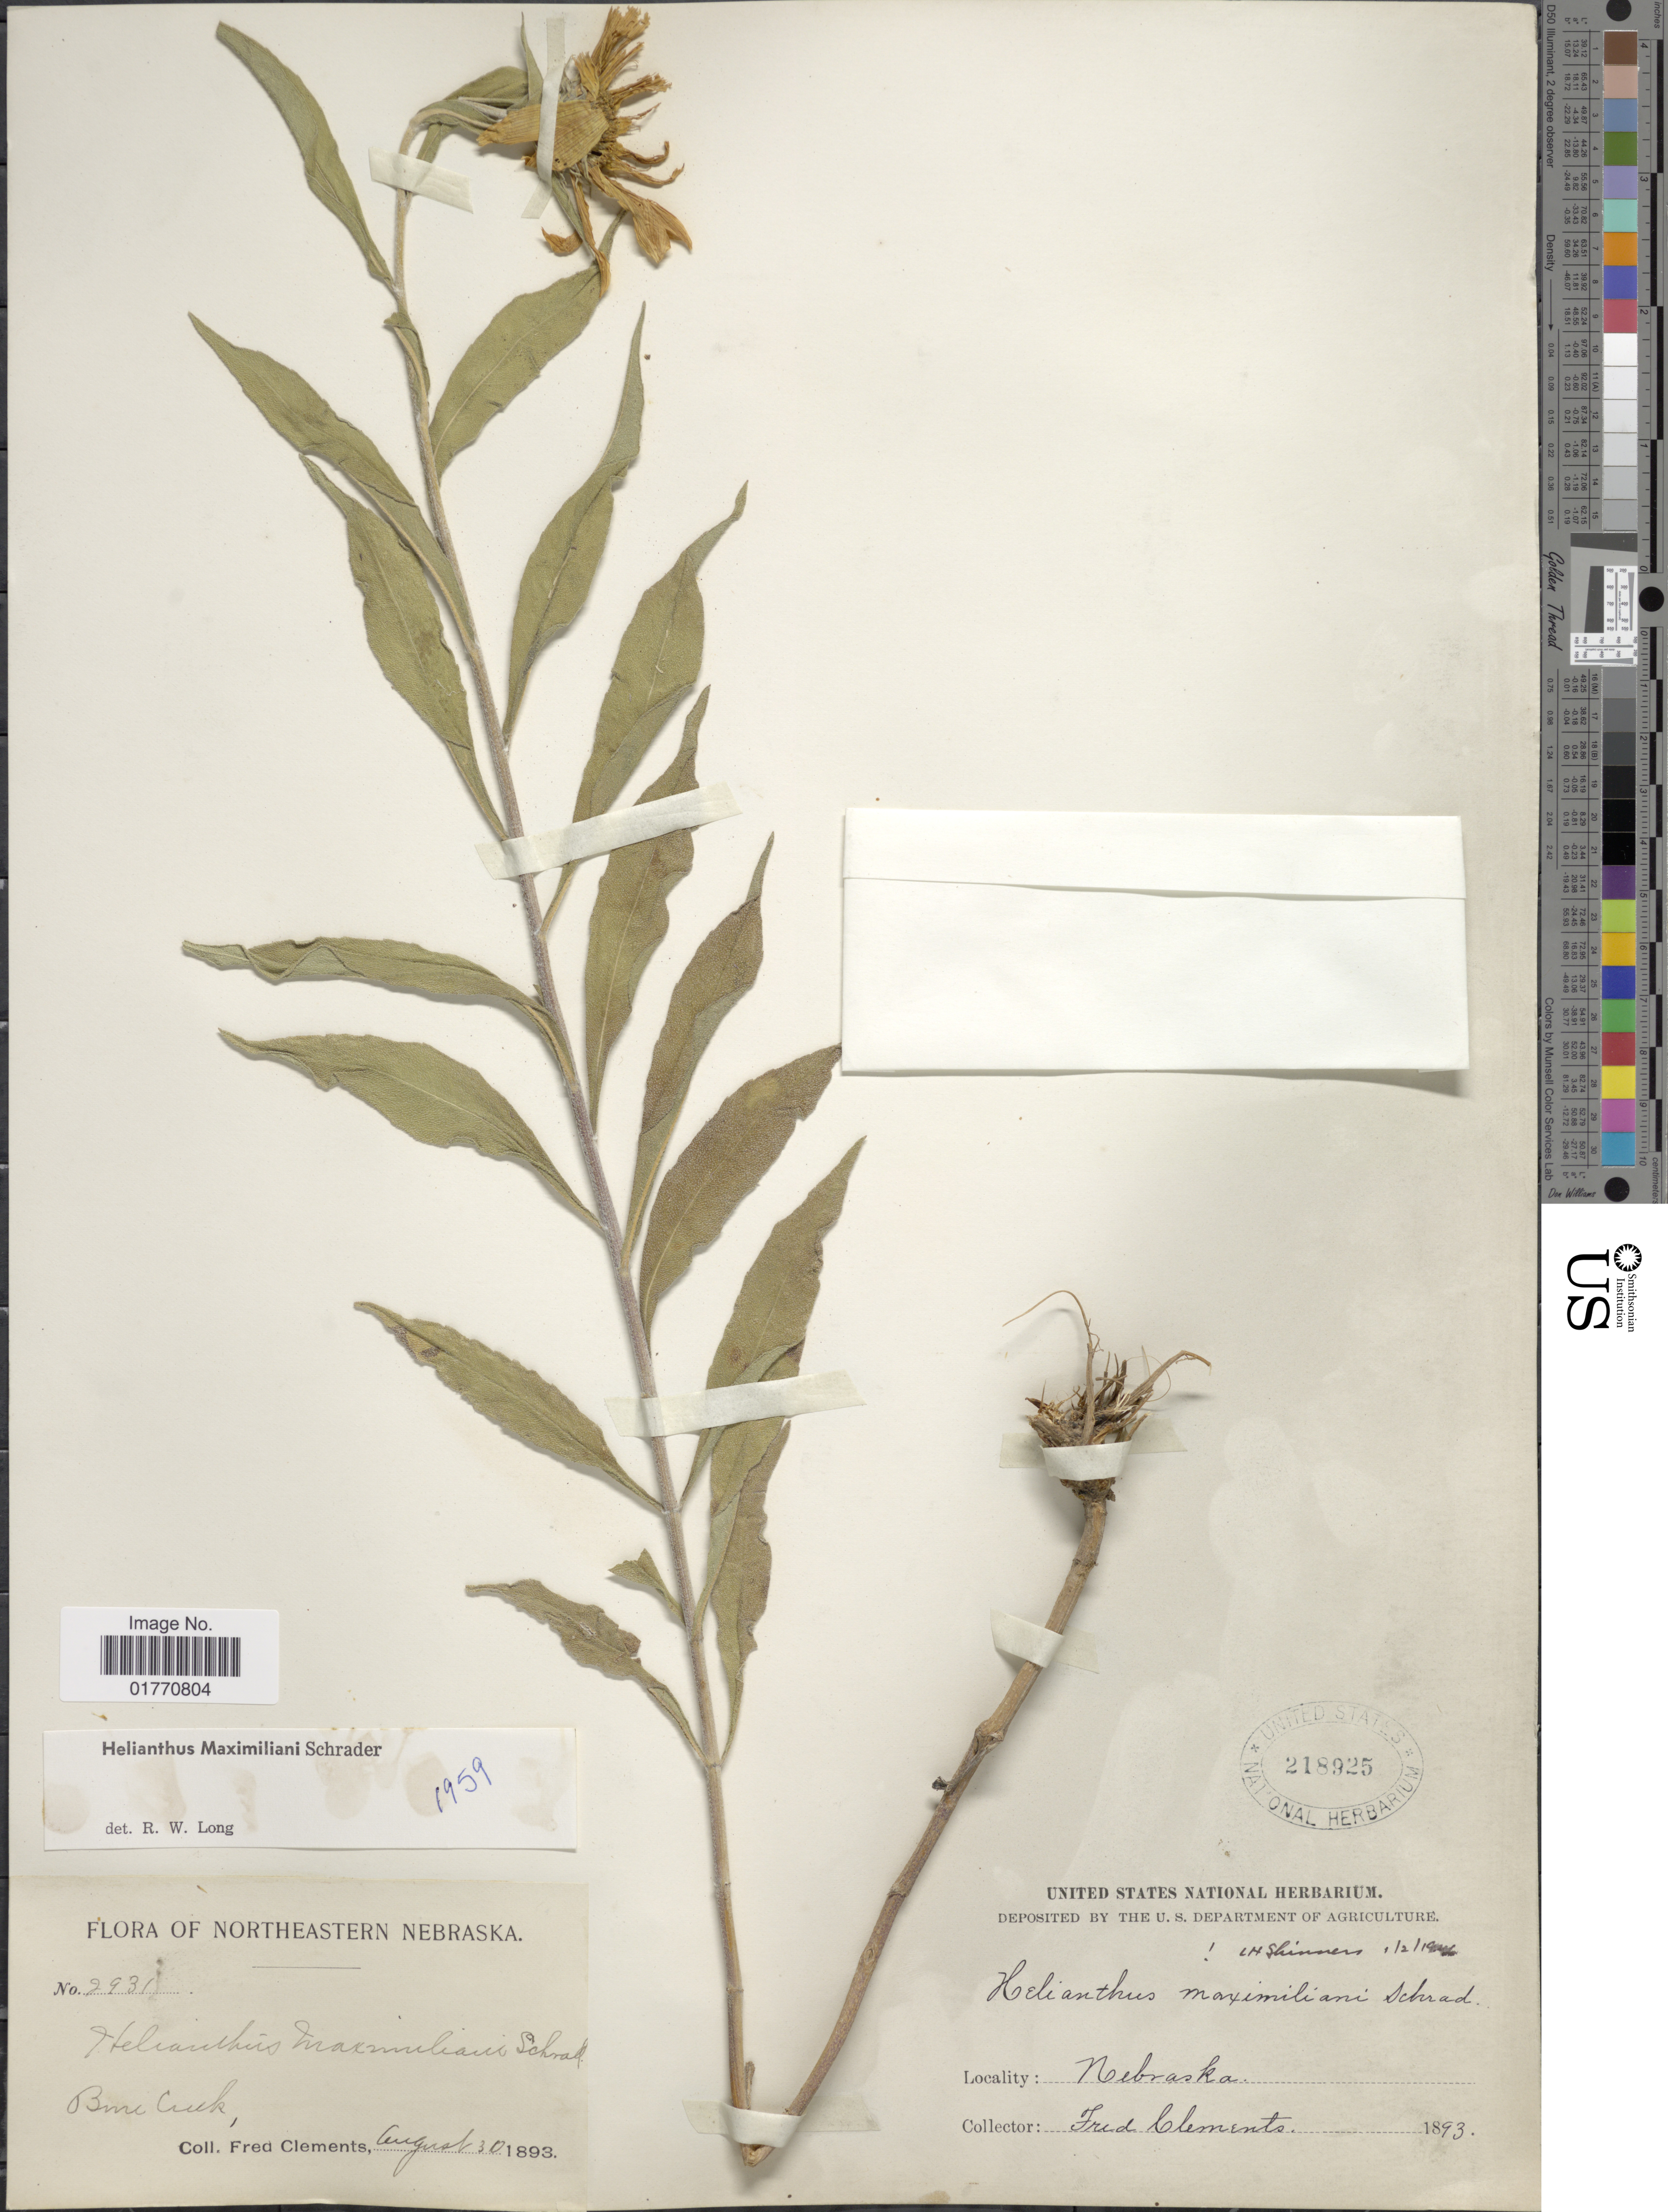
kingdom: Plantae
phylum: Tracheophyta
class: Magnoliopsida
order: Asterales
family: Asteraceae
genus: Helianthus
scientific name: Helianthus maximiliani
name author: Schrad.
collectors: F. Clements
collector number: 2931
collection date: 1893-08-30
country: United States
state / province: Nebraska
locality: Northeastern Nebraska, Bone Creek.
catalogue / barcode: US 218925